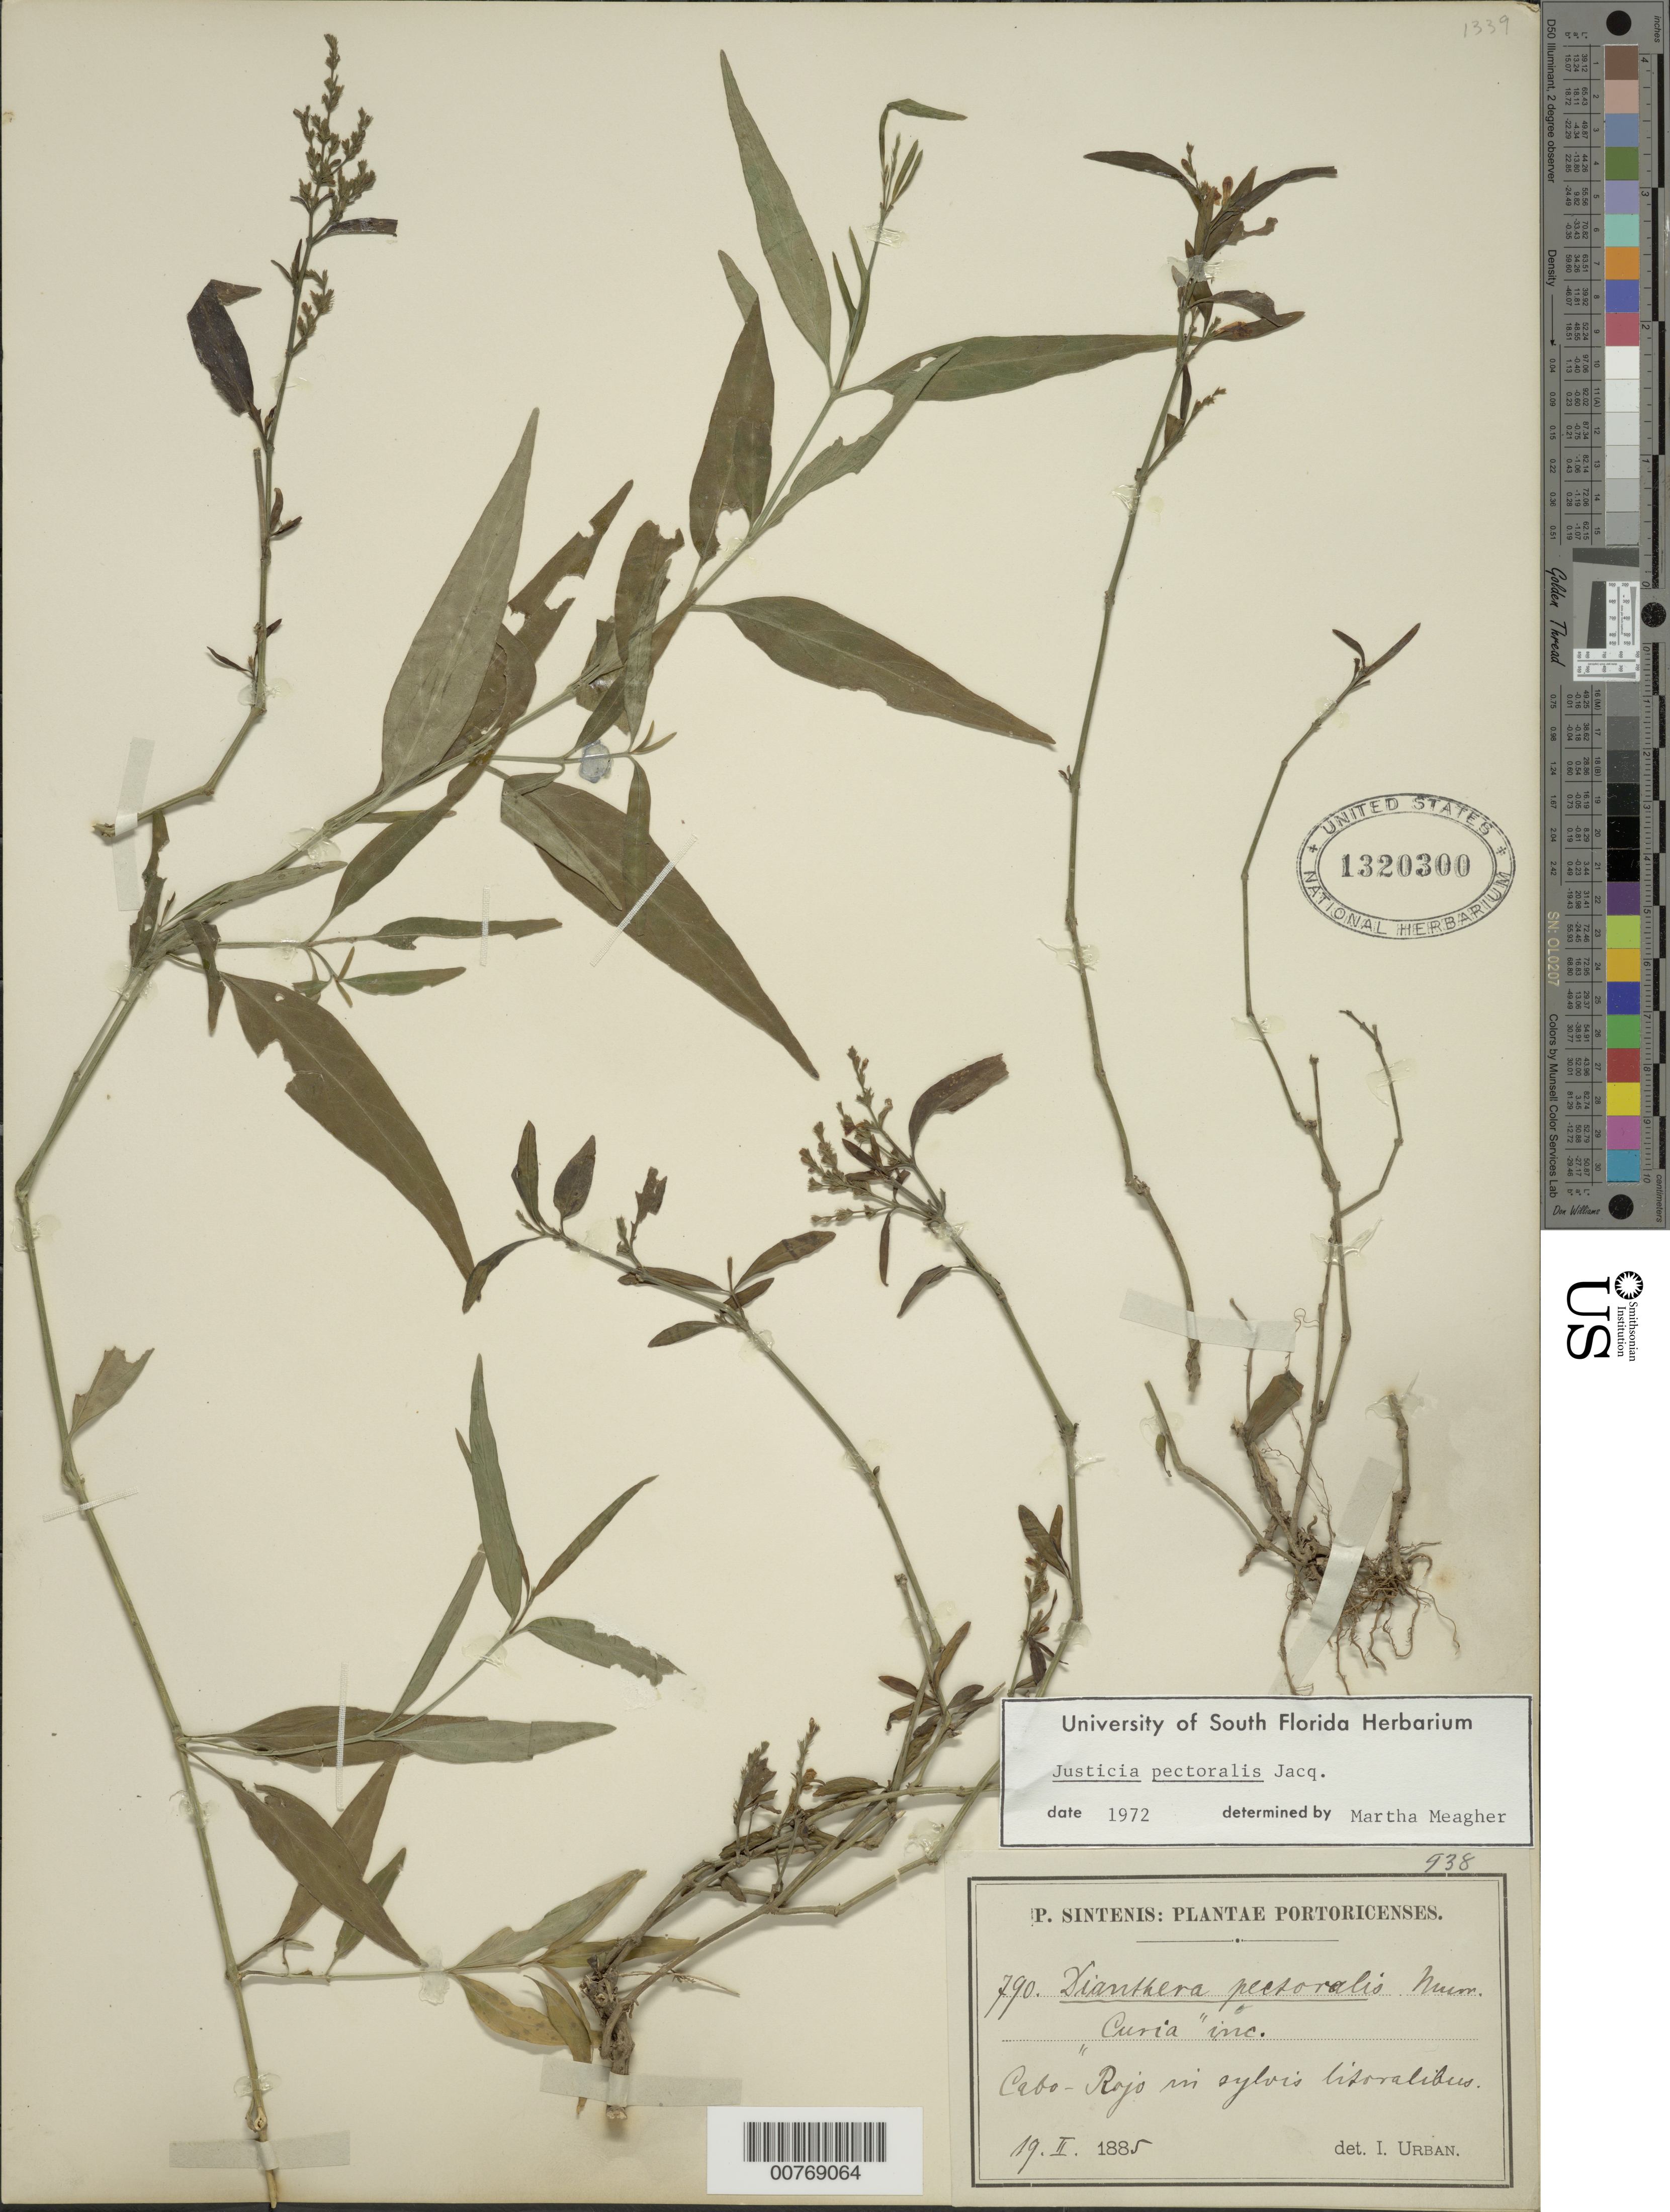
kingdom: Plantae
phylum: Tracheophyta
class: Magnoliopsida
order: Lamiales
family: Acanthaceae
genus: Justicia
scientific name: Justicia pectoralis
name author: Jacq.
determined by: Meagher, M.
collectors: P. Sintenis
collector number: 790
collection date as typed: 19 Feb 1885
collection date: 1885-02-19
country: Puerto Rico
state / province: Cabo Rojo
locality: Cabo Rojo in sylvis litoralibus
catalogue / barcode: US 1320300